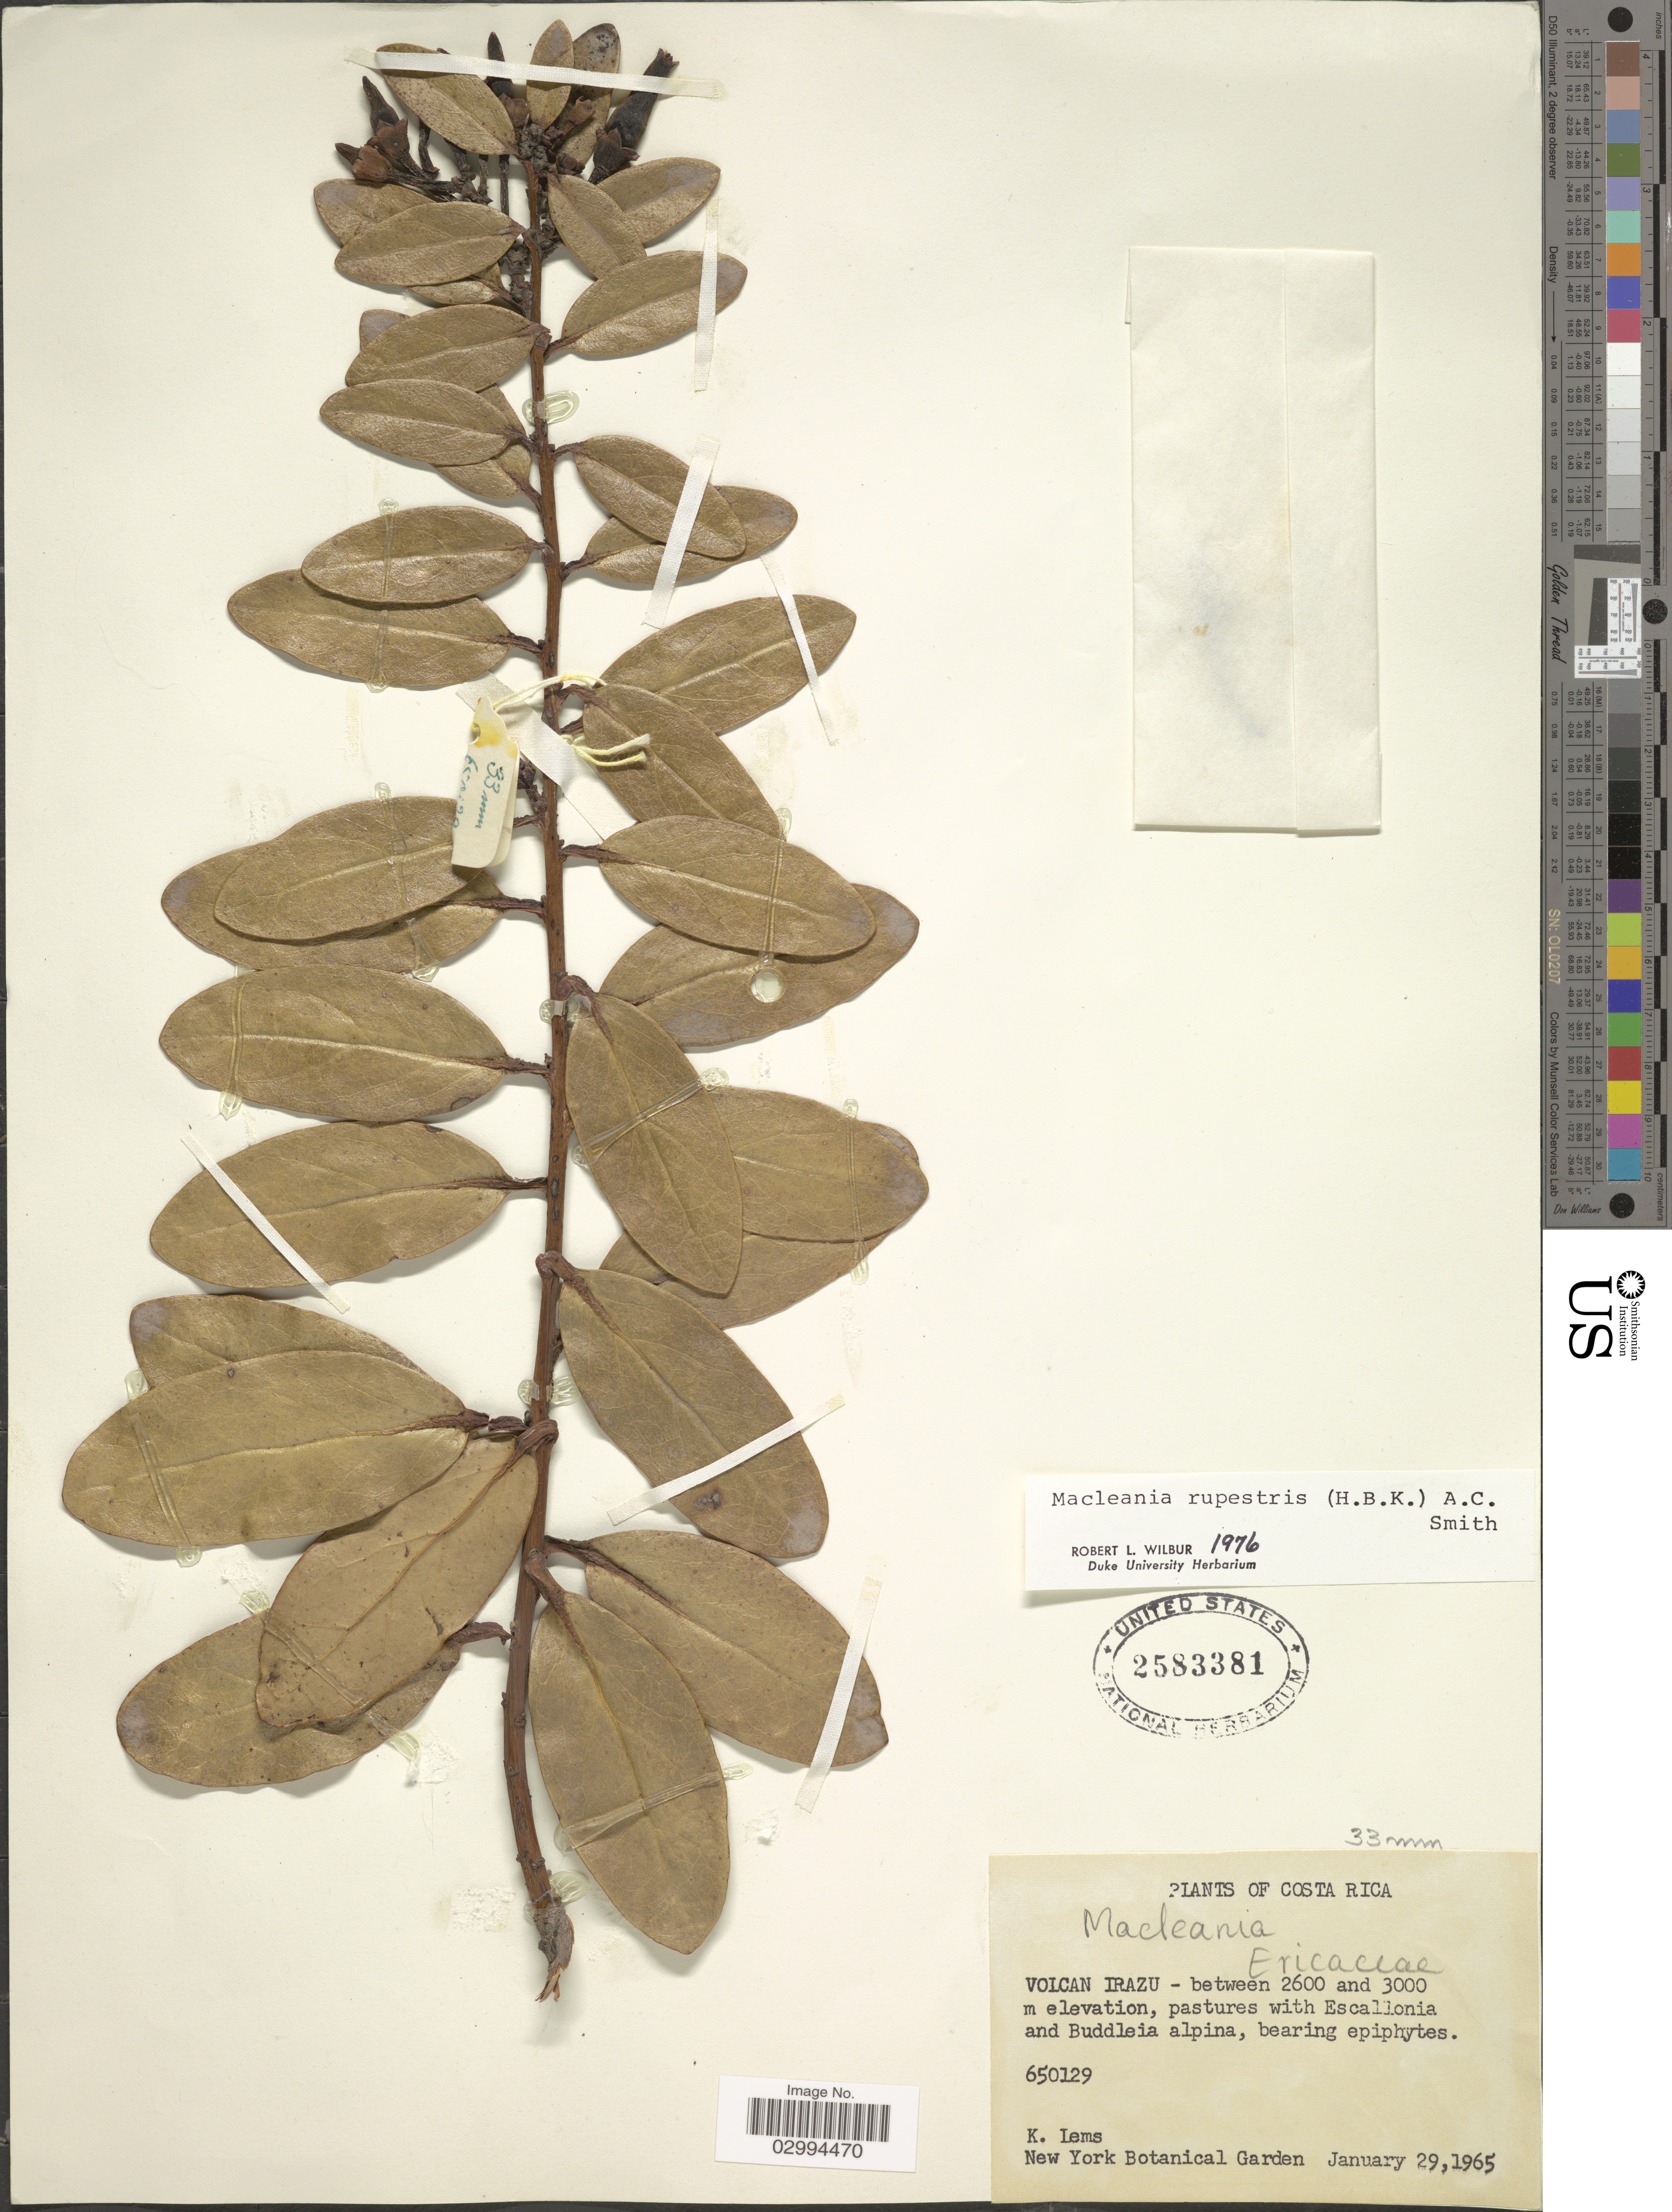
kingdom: Plantae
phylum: Tracheophyta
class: Magnoliopsida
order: Ericales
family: Ericaceae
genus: Macleania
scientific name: Macleania rupestris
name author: (Kunth) A.C. Sm.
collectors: K. Lems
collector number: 650129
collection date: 1965-01-29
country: Costa Rica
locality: Volcan Irazu.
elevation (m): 2600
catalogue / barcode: US 2583381